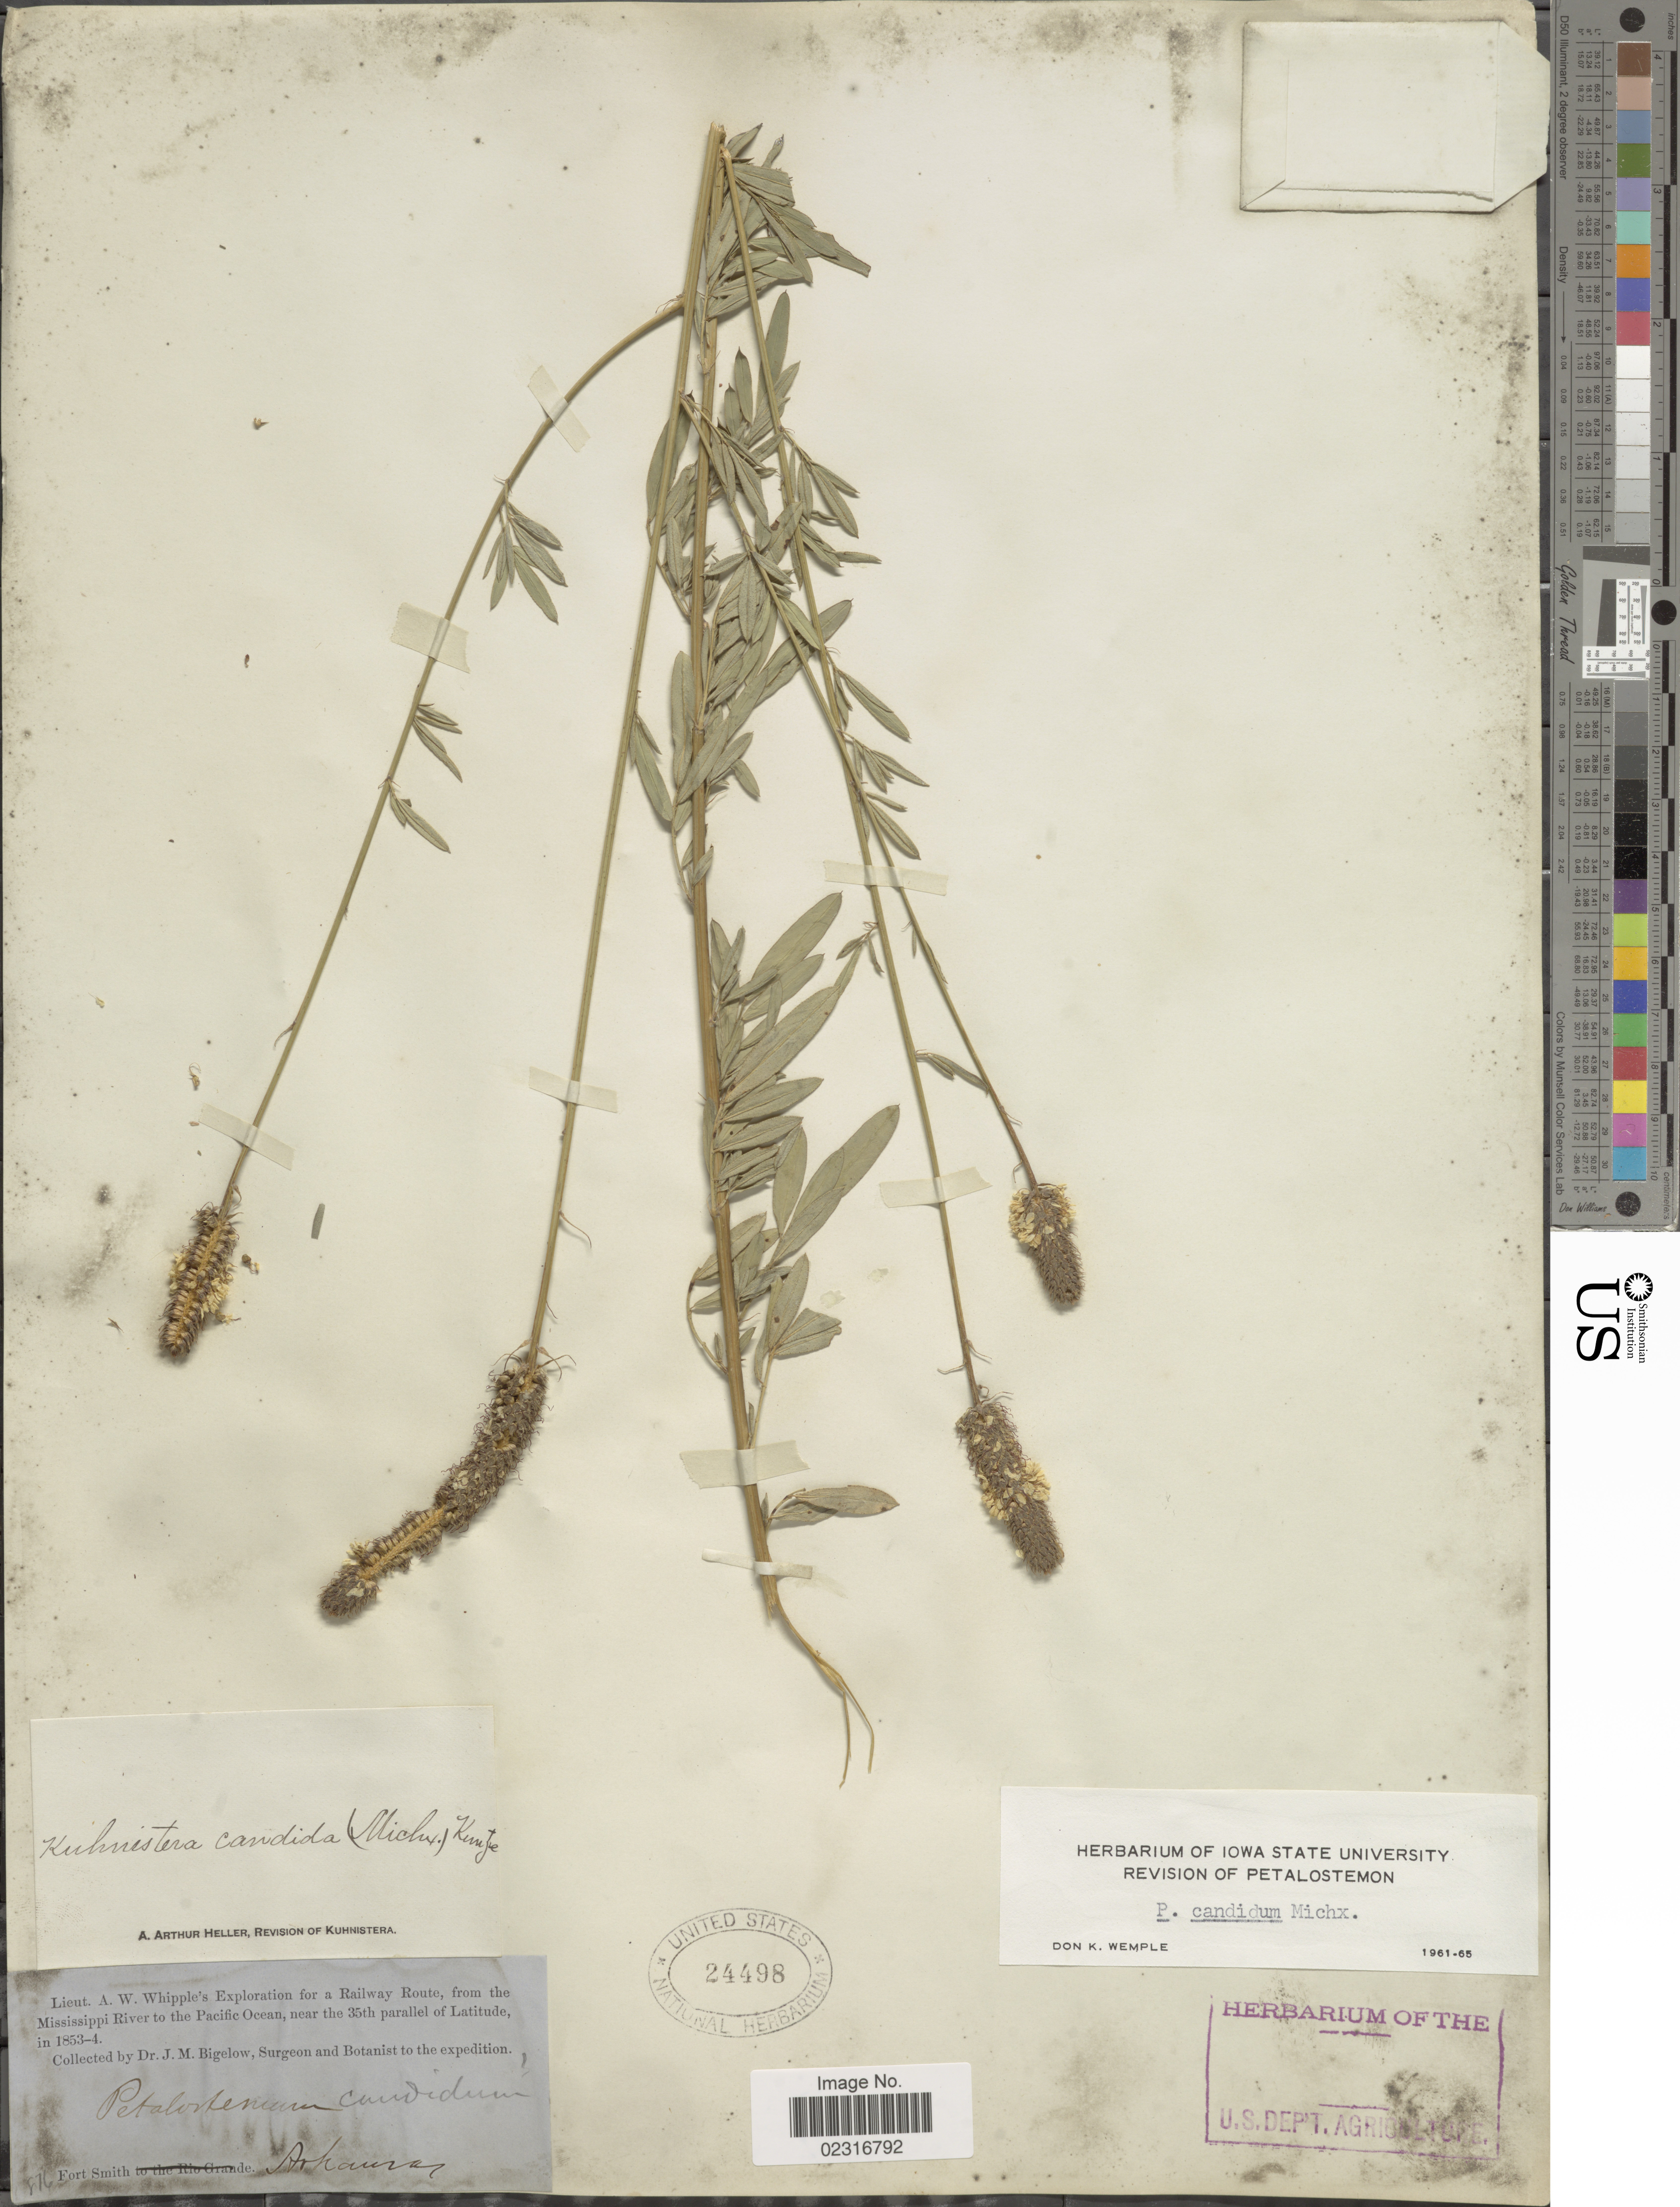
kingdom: Plantae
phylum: Tracheophyta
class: Magnoliopsida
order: Fabales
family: Fabaceae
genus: Dalea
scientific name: Dalea candida var. candida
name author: Michx. ex Willd.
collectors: J. M. Bigelow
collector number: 816?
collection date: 1853/1854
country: United States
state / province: Arkansas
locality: The Mississippi River to the Pacific Ocean, near the 35th parallel of Latitude. Forth Smith.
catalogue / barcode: US 24498